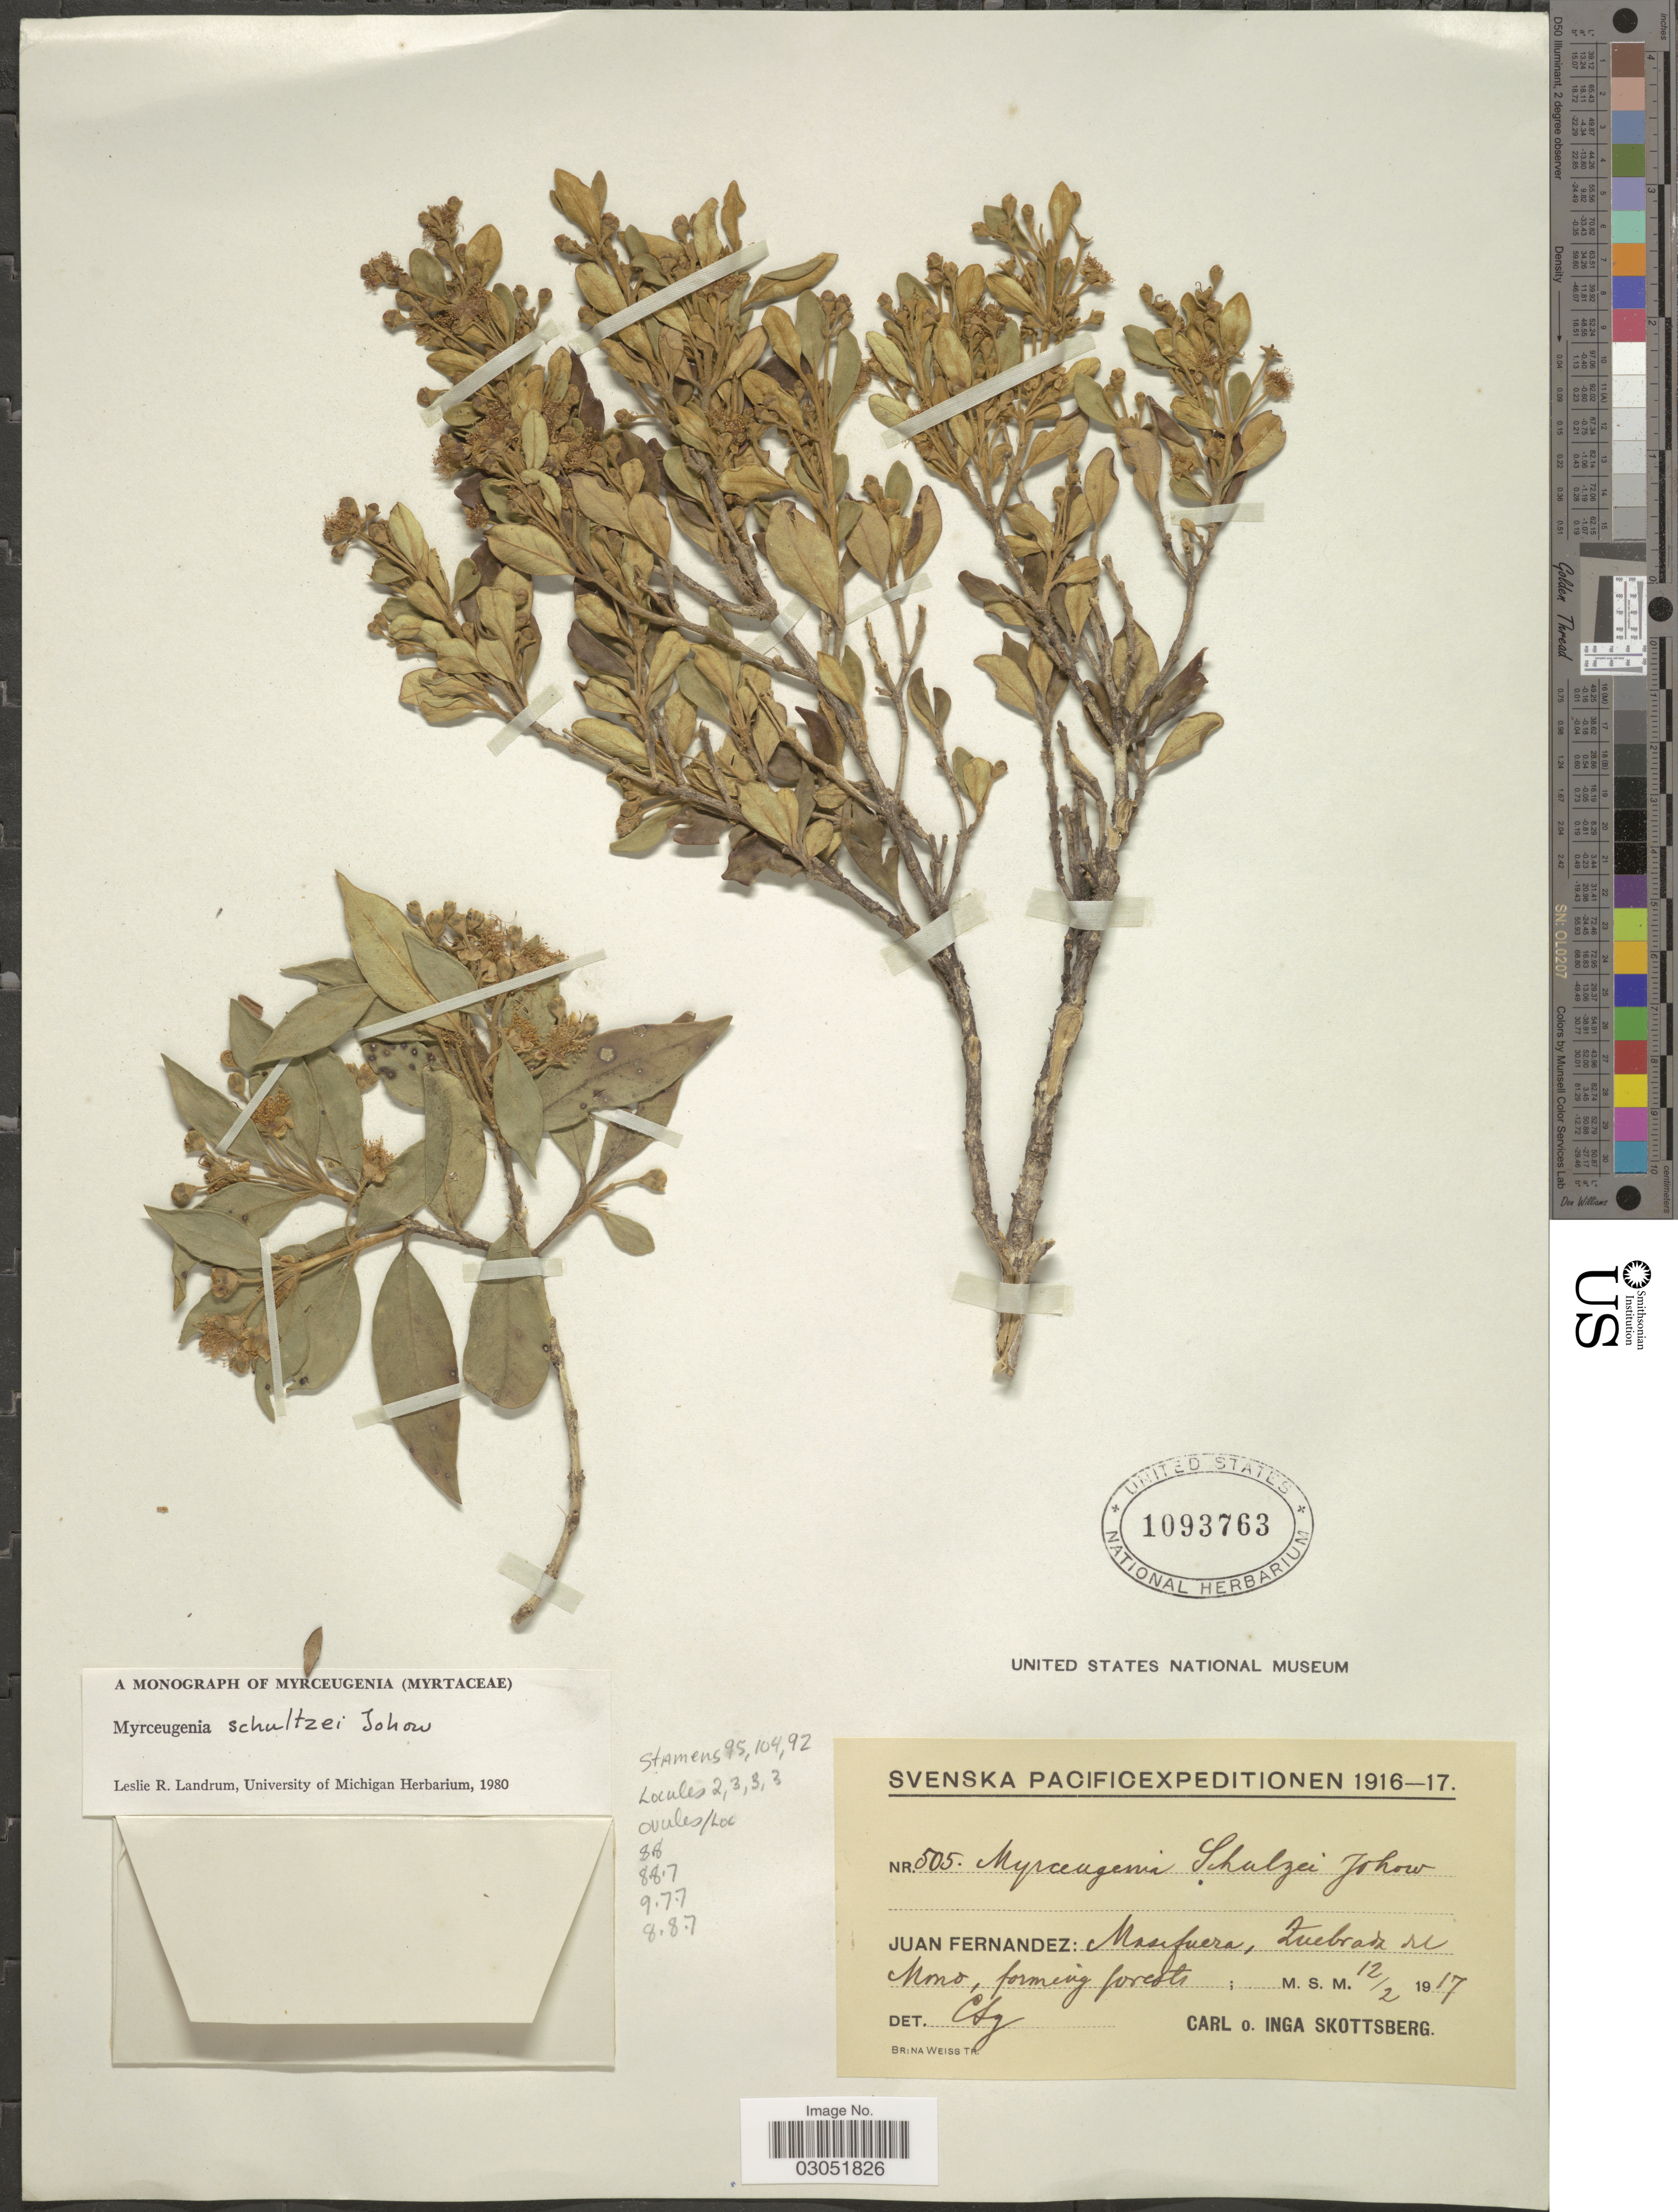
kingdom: Plantae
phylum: Tracheophyta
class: Magnoliopsida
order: Myrtales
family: Myrtaceae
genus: Myrceugenia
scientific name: Myrceugenia schulzei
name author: Johow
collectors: I. Skottsberg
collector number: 505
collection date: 1917-02-12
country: Chile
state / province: Valparaíso (V)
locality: Juan Fernandez: Masafuera, Quebrada de Mono.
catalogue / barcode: US 1093763